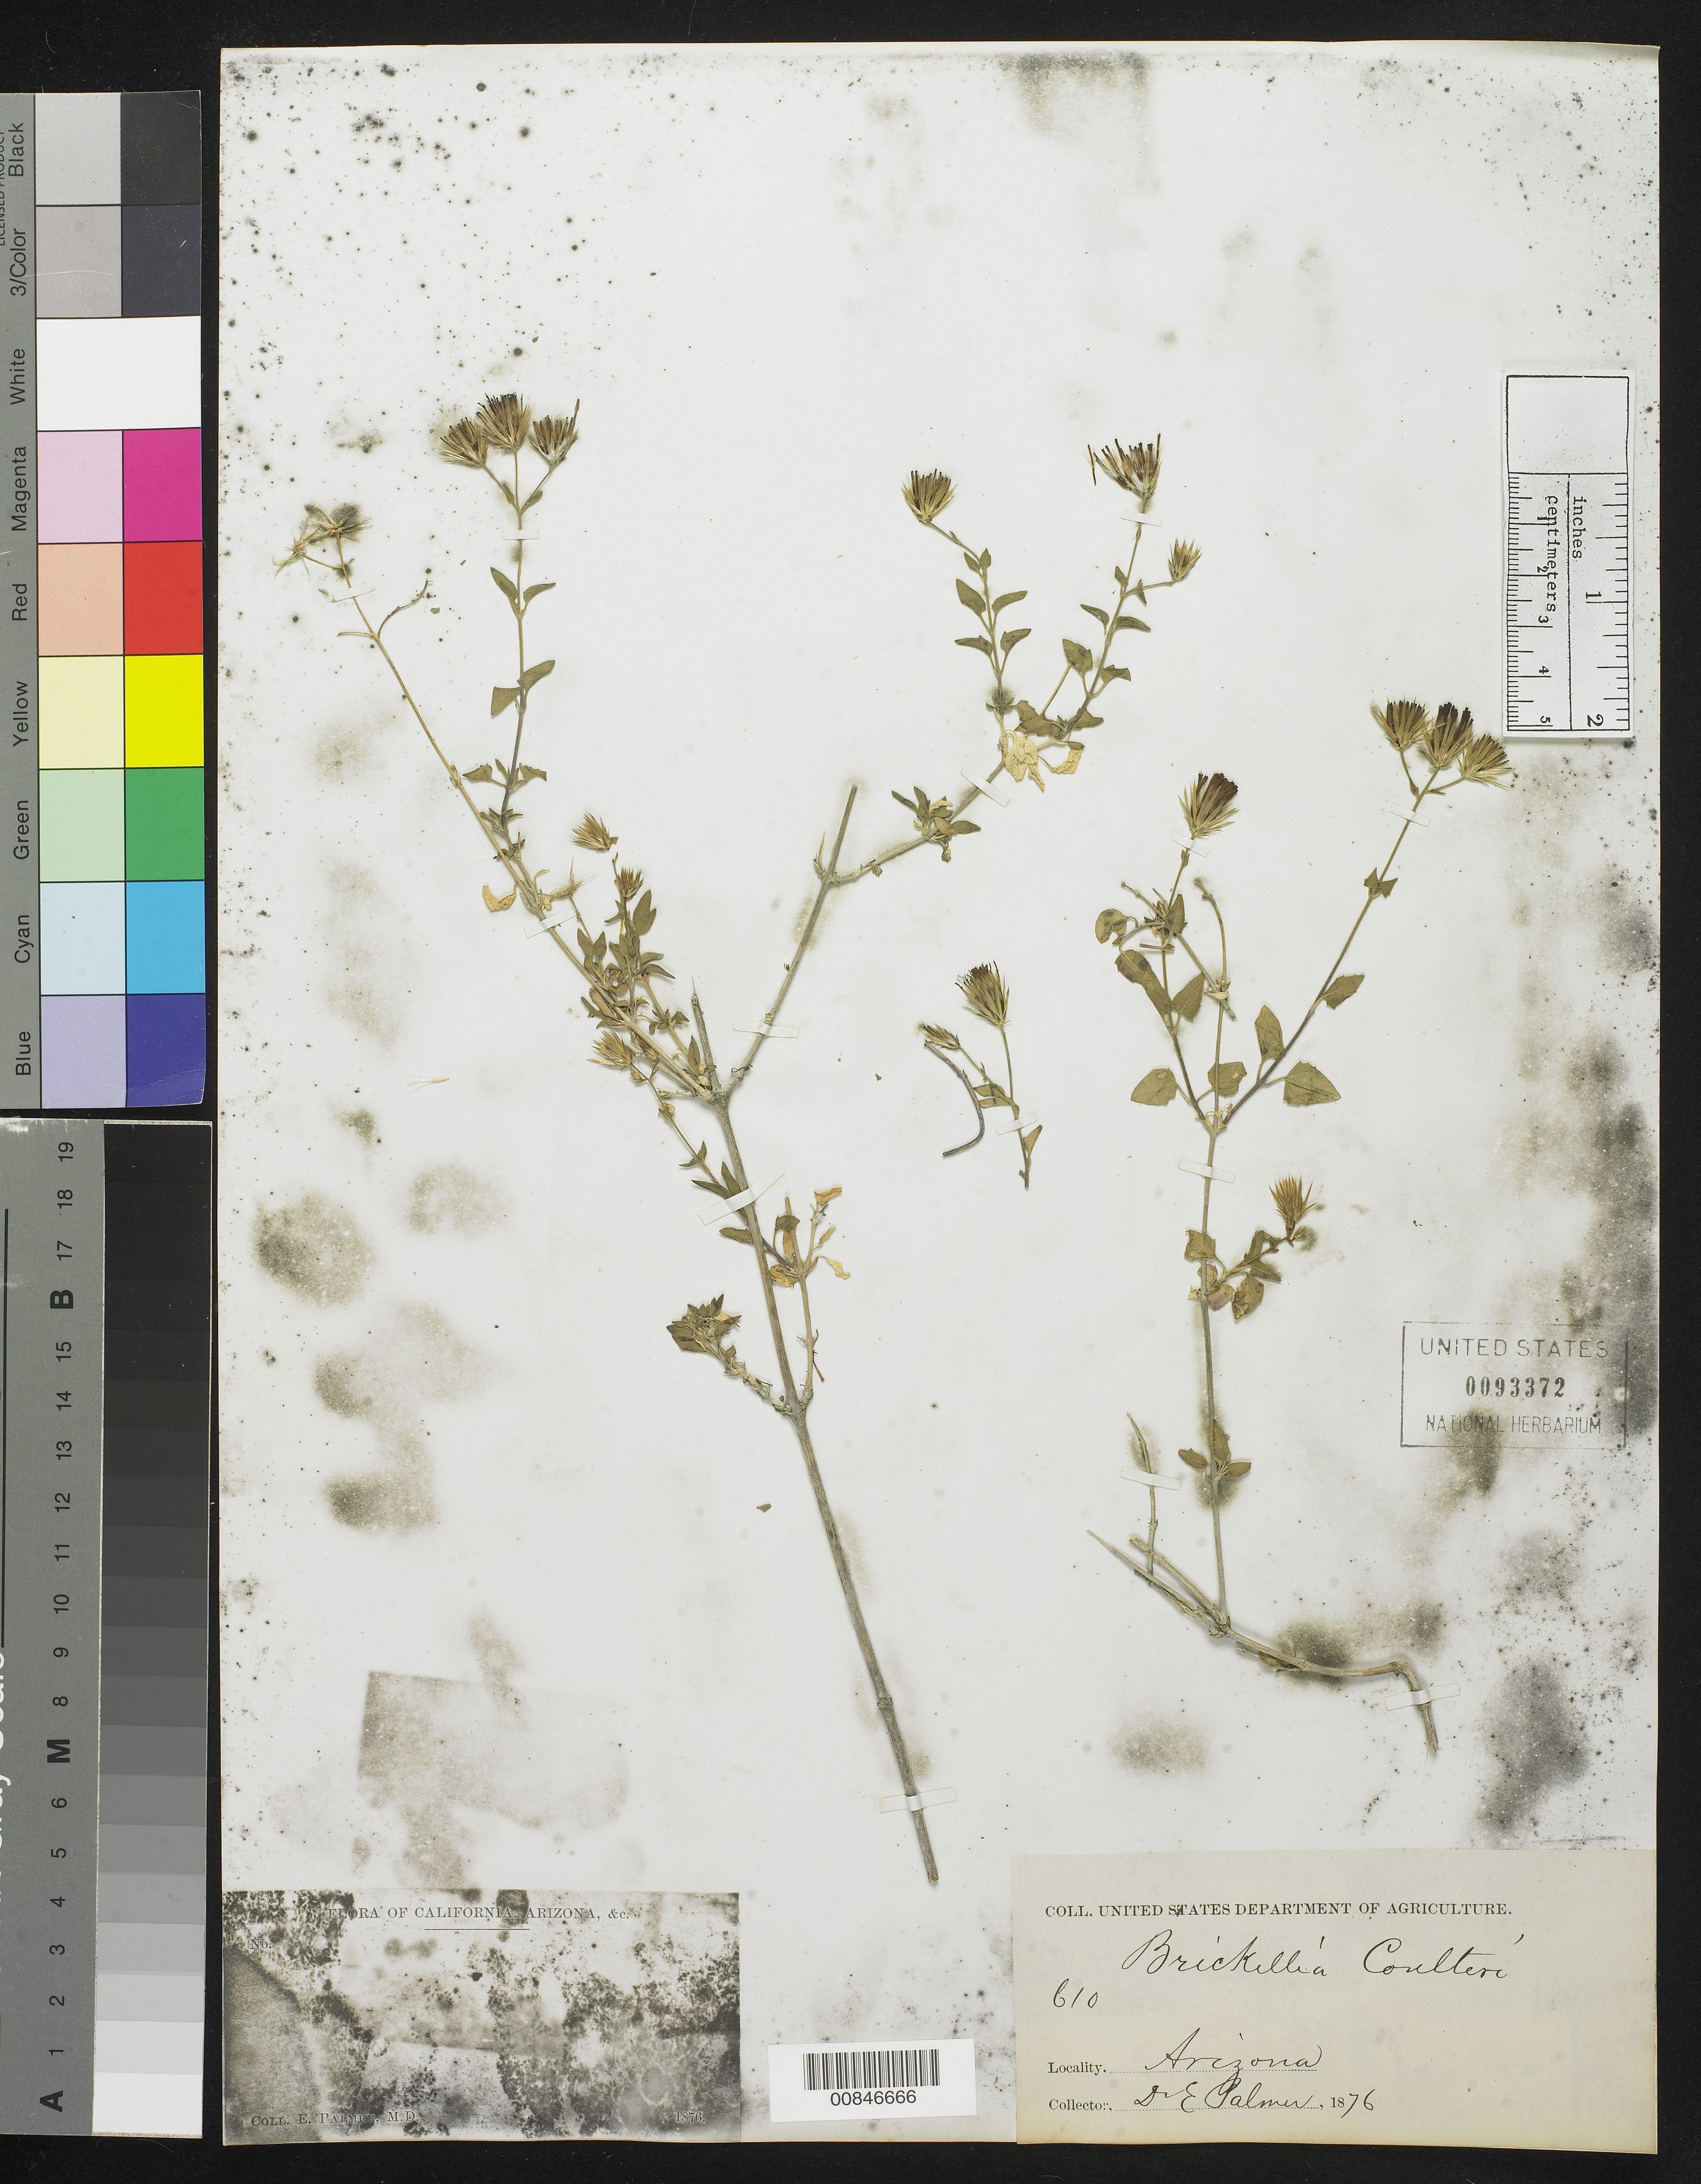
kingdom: Plantae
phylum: Tracheophyta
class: Magnoliopsida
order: Asterales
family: Asteraceae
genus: Brickellia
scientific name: Brickellia coulteri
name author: A. Gray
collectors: E. Palmer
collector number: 610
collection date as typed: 1876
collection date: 1876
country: United States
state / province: Arizona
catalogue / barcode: US 93372